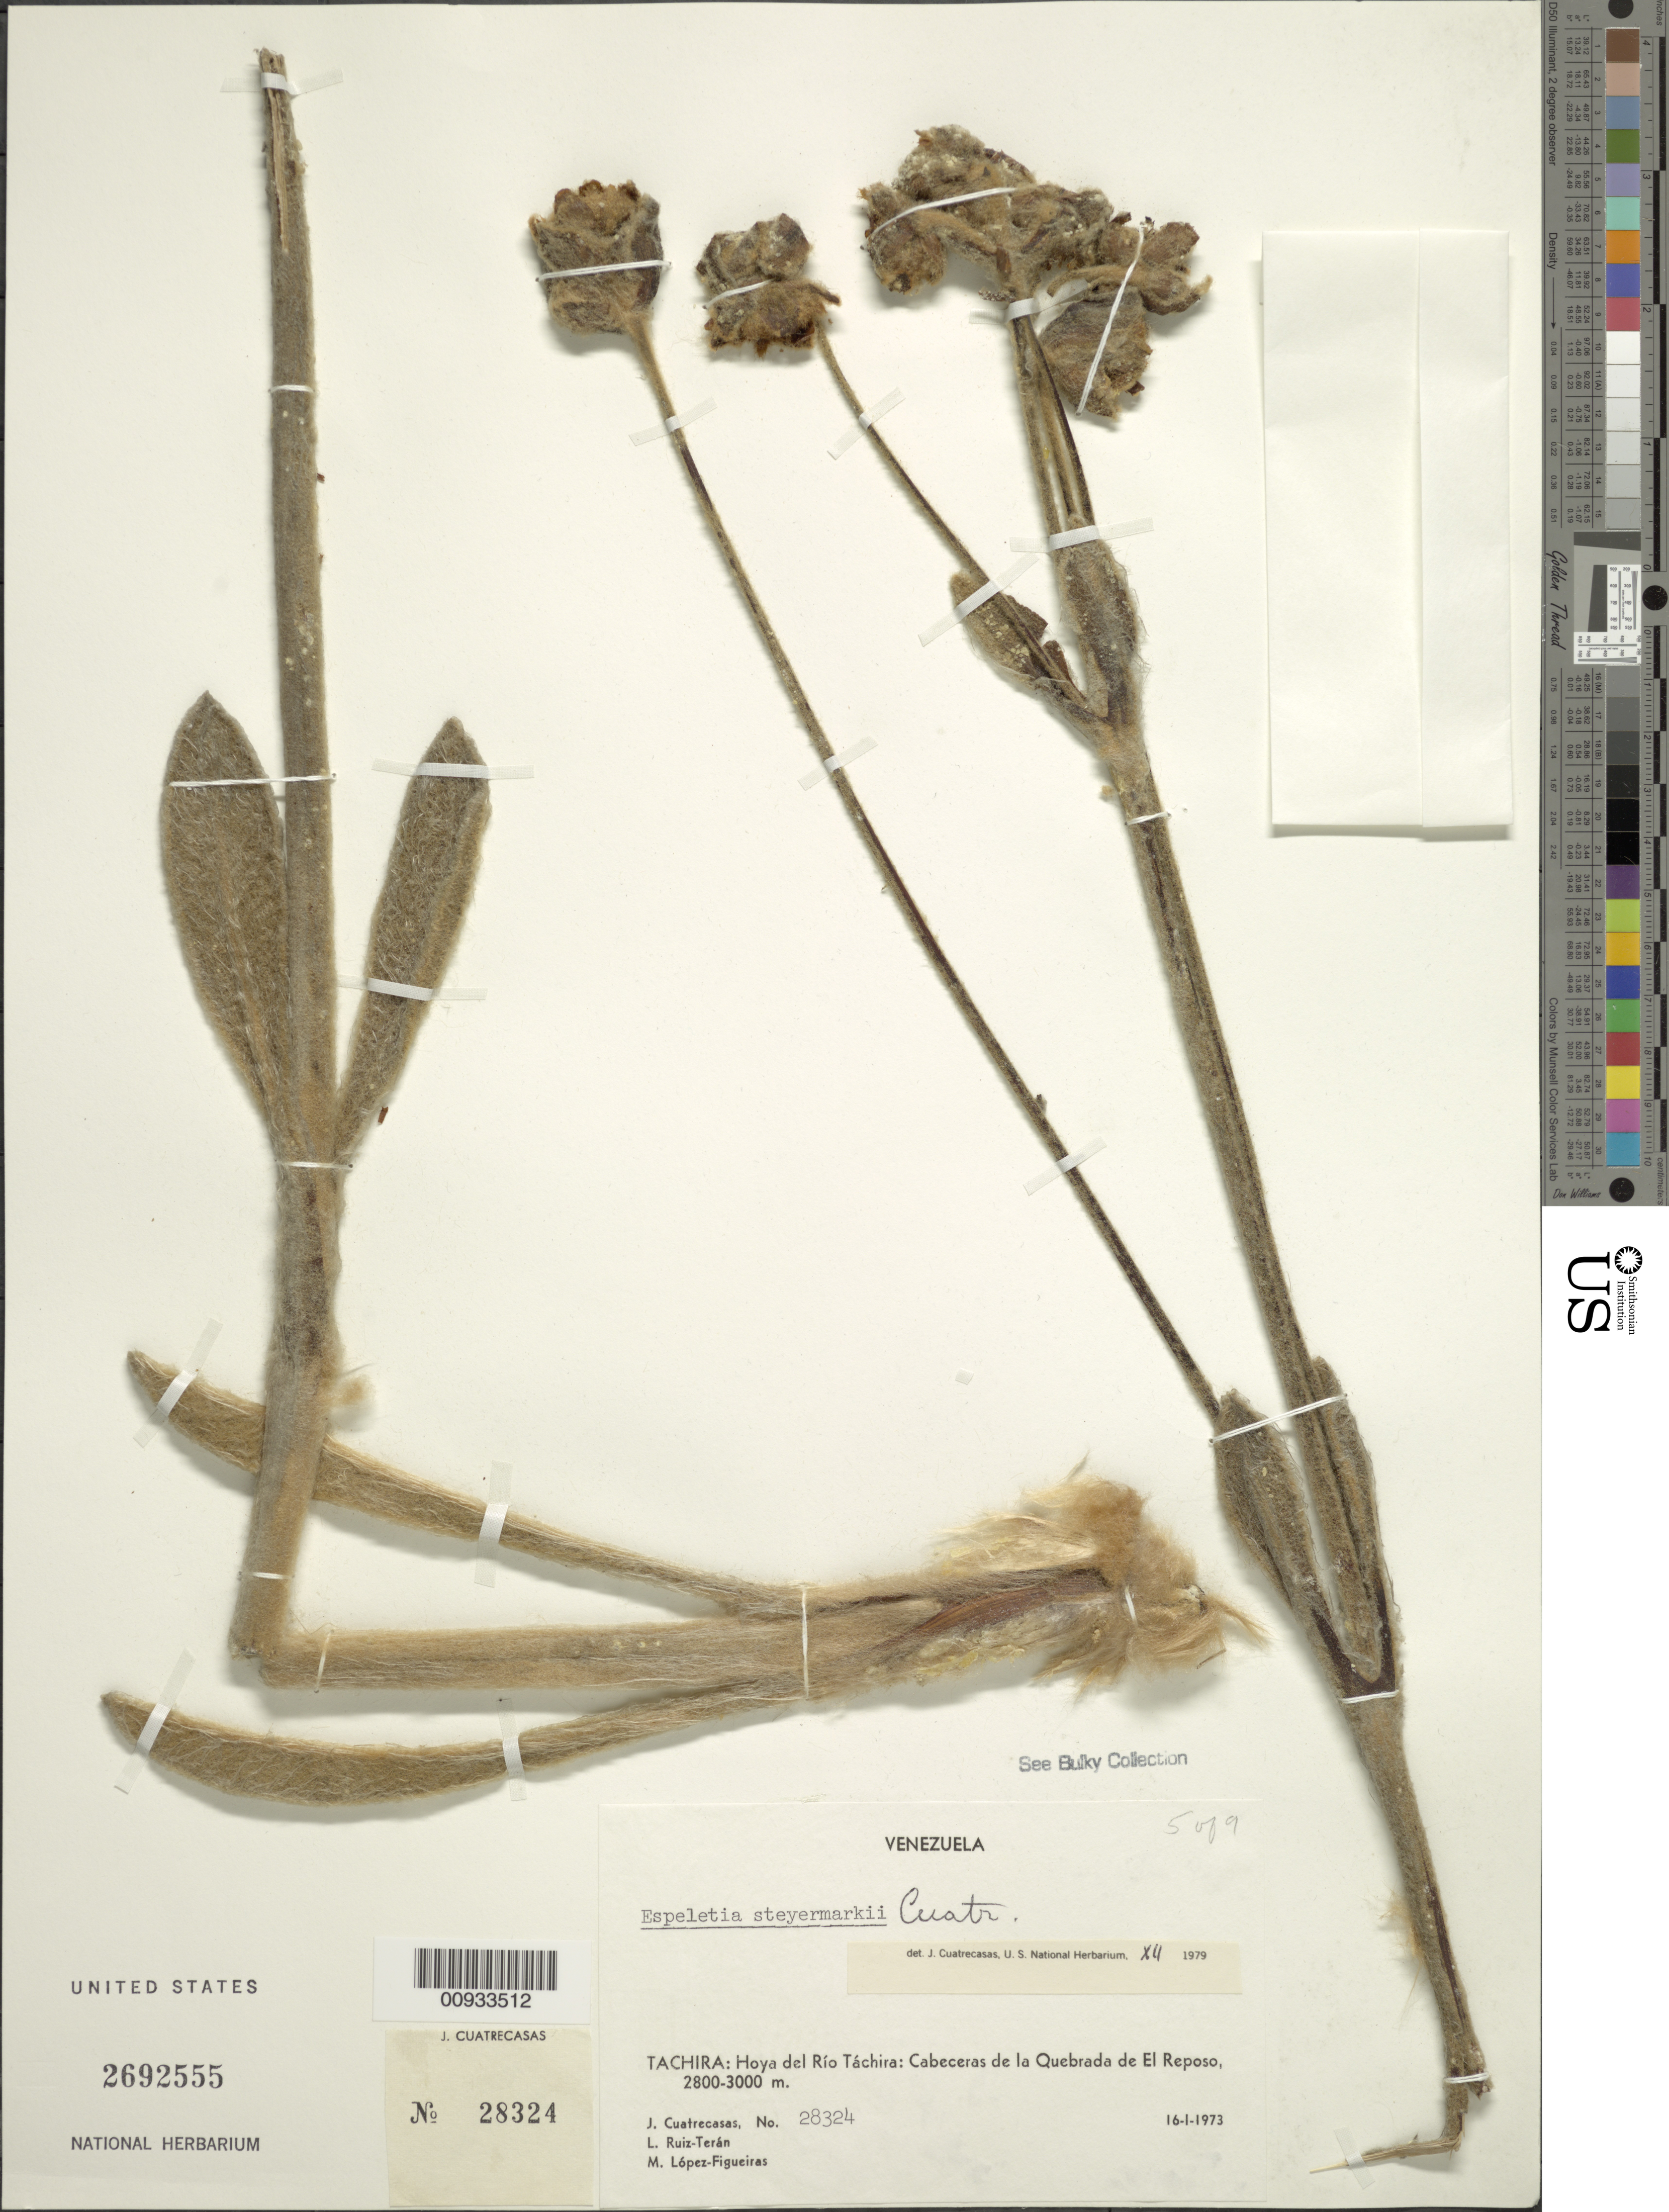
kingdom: Plantae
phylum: Tracheophyta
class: Magnoliopsida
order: Asterales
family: Asteraceae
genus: Espeletia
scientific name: Espeletia steyermarkii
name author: Cuatrec.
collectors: J. Cuatrecasas, L. E. Ruíz-Terán & M. López Figueiras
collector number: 28324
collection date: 1973-01-16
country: Venezuela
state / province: Tachira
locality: Hoya del Rio Tachira, Cabeceras de la Quebrada de El Reposo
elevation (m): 2800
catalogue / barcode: US 2692555